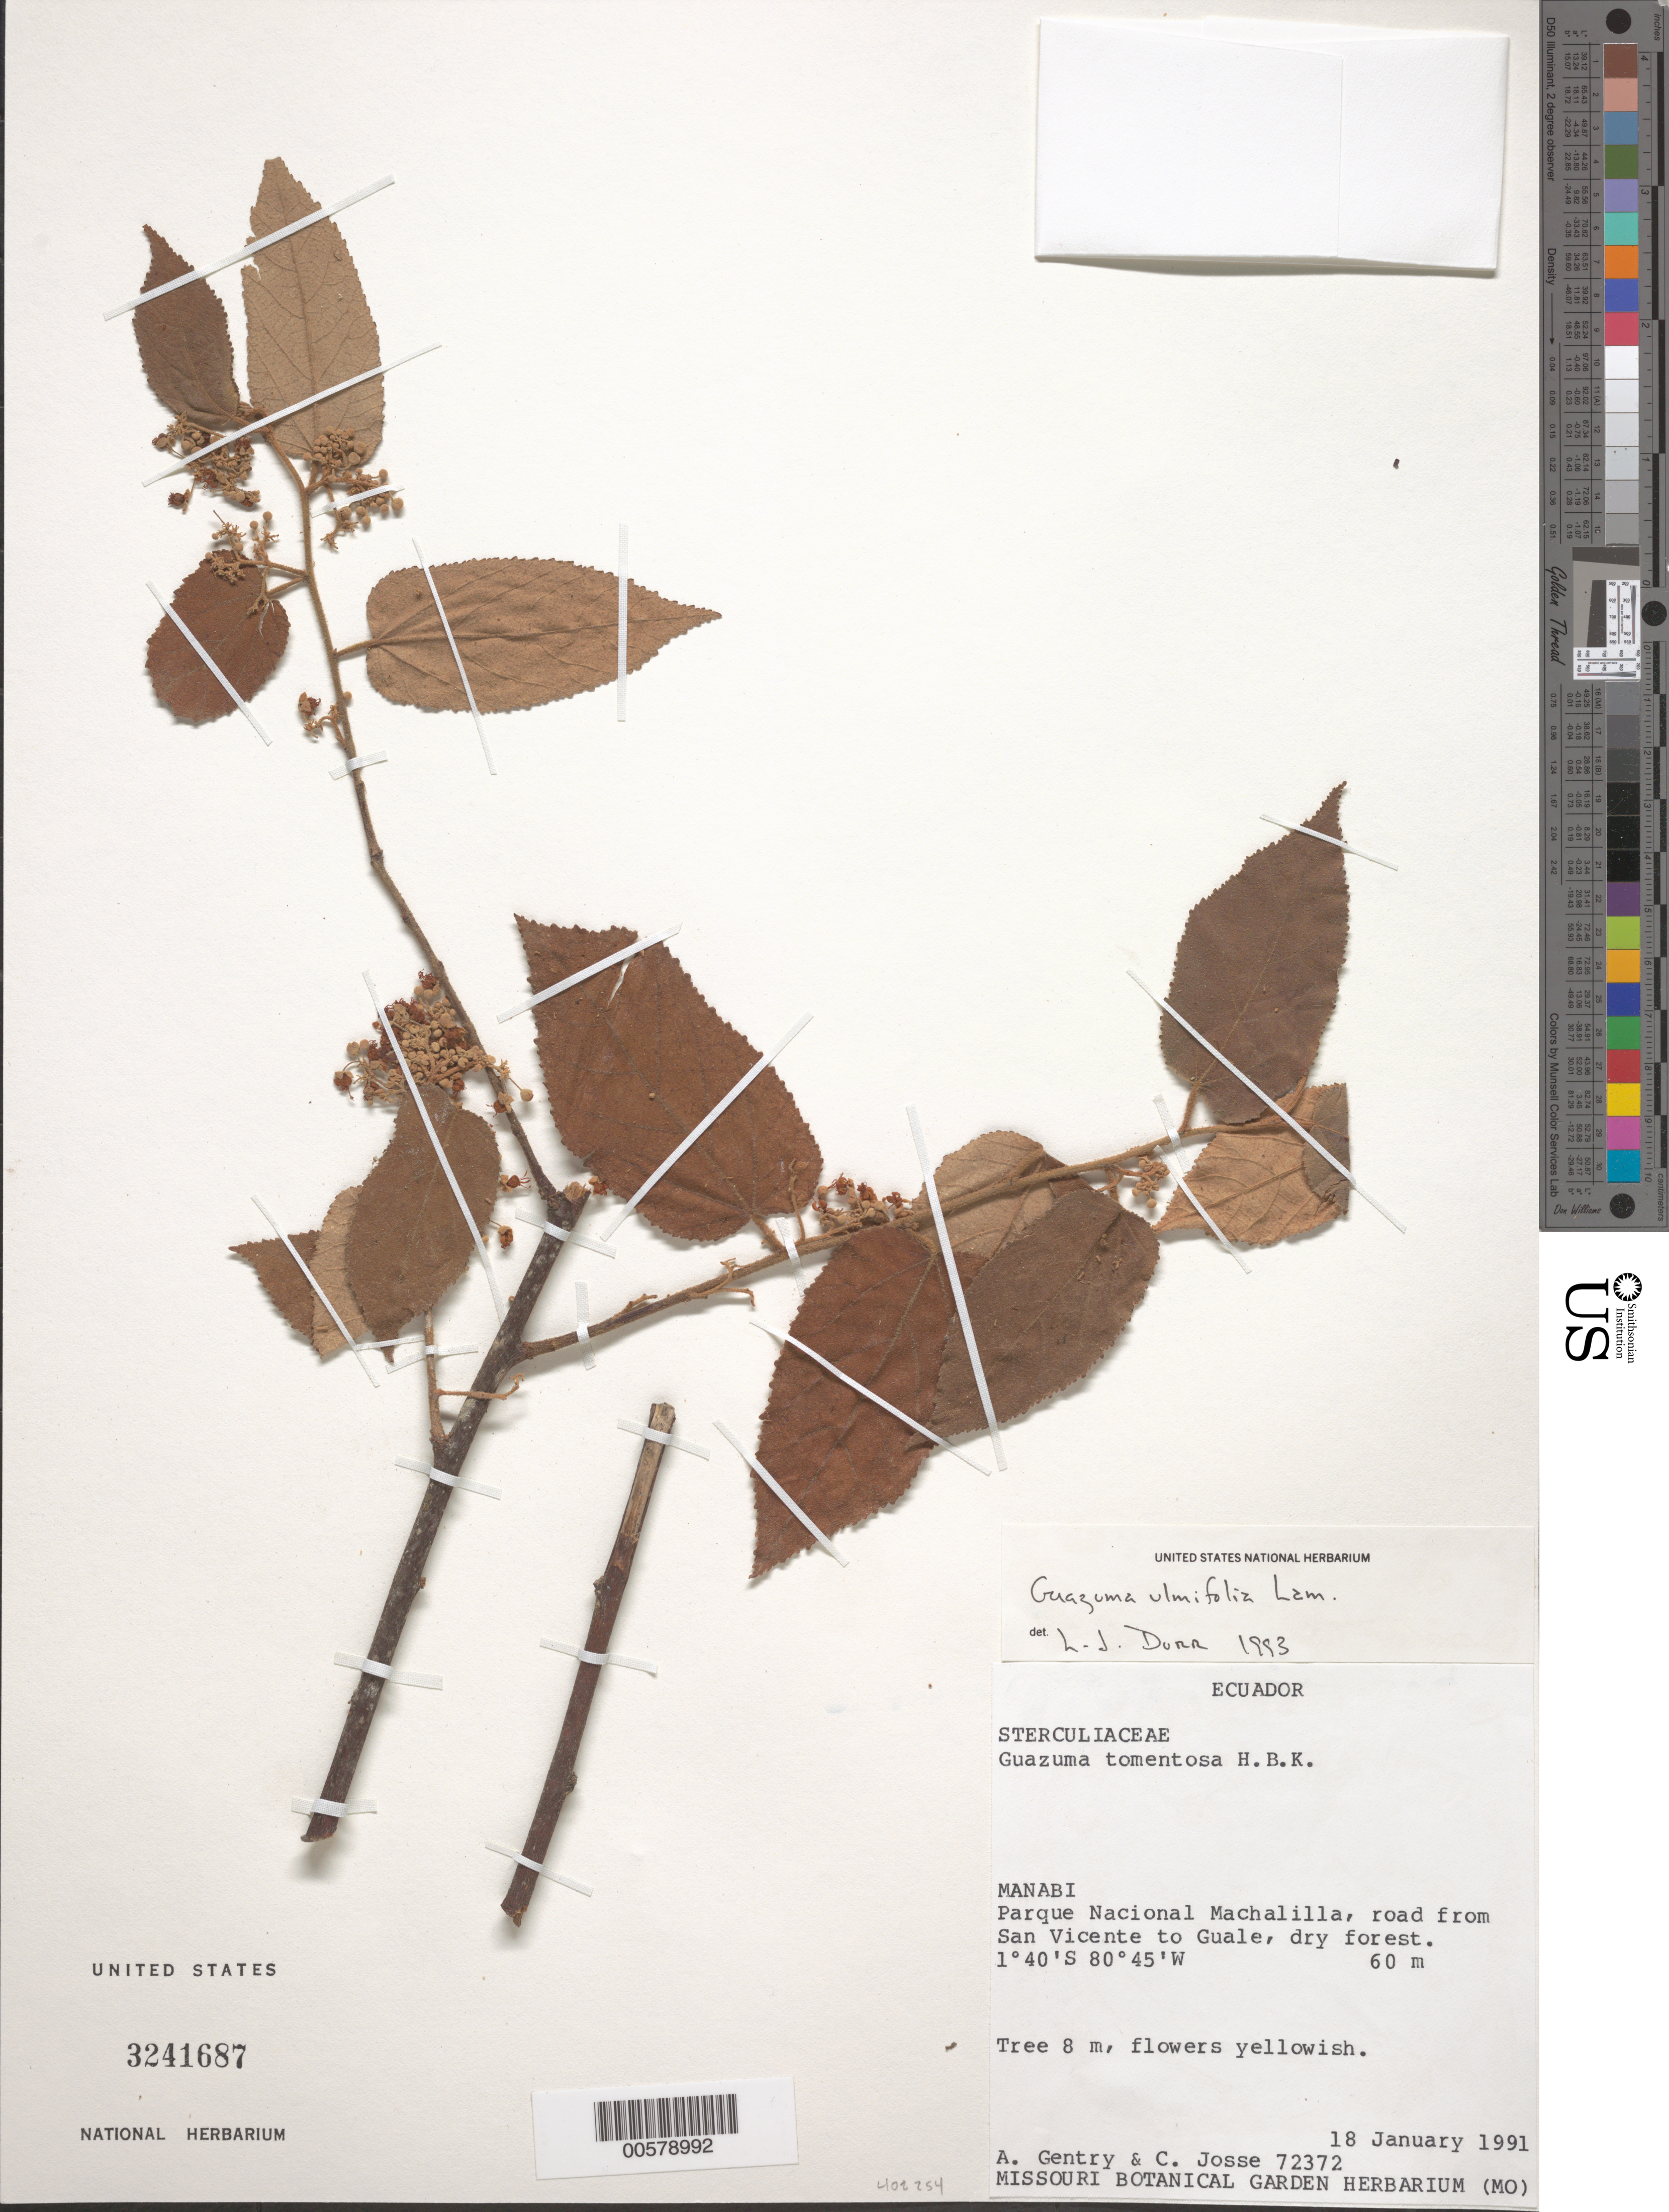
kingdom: Plantae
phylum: Tracheophyta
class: Magnoliopsida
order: Malvales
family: Malvaceae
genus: Guazuma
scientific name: Guazuma ulmifolia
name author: Lam.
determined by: Dorr, L. J., (BOT), Smithsonian Institution - National Museum of Natural History (UNITED STATES)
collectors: A. H. Gentry & C. Josse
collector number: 72372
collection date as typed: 18 Jan 1991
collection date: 1991-01-18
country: Ecuador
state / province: Manabí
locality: Parque Nacional Machalilla, road from San Vicente to Guale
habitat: Dry forest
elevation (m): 60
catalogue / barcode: US 3241687